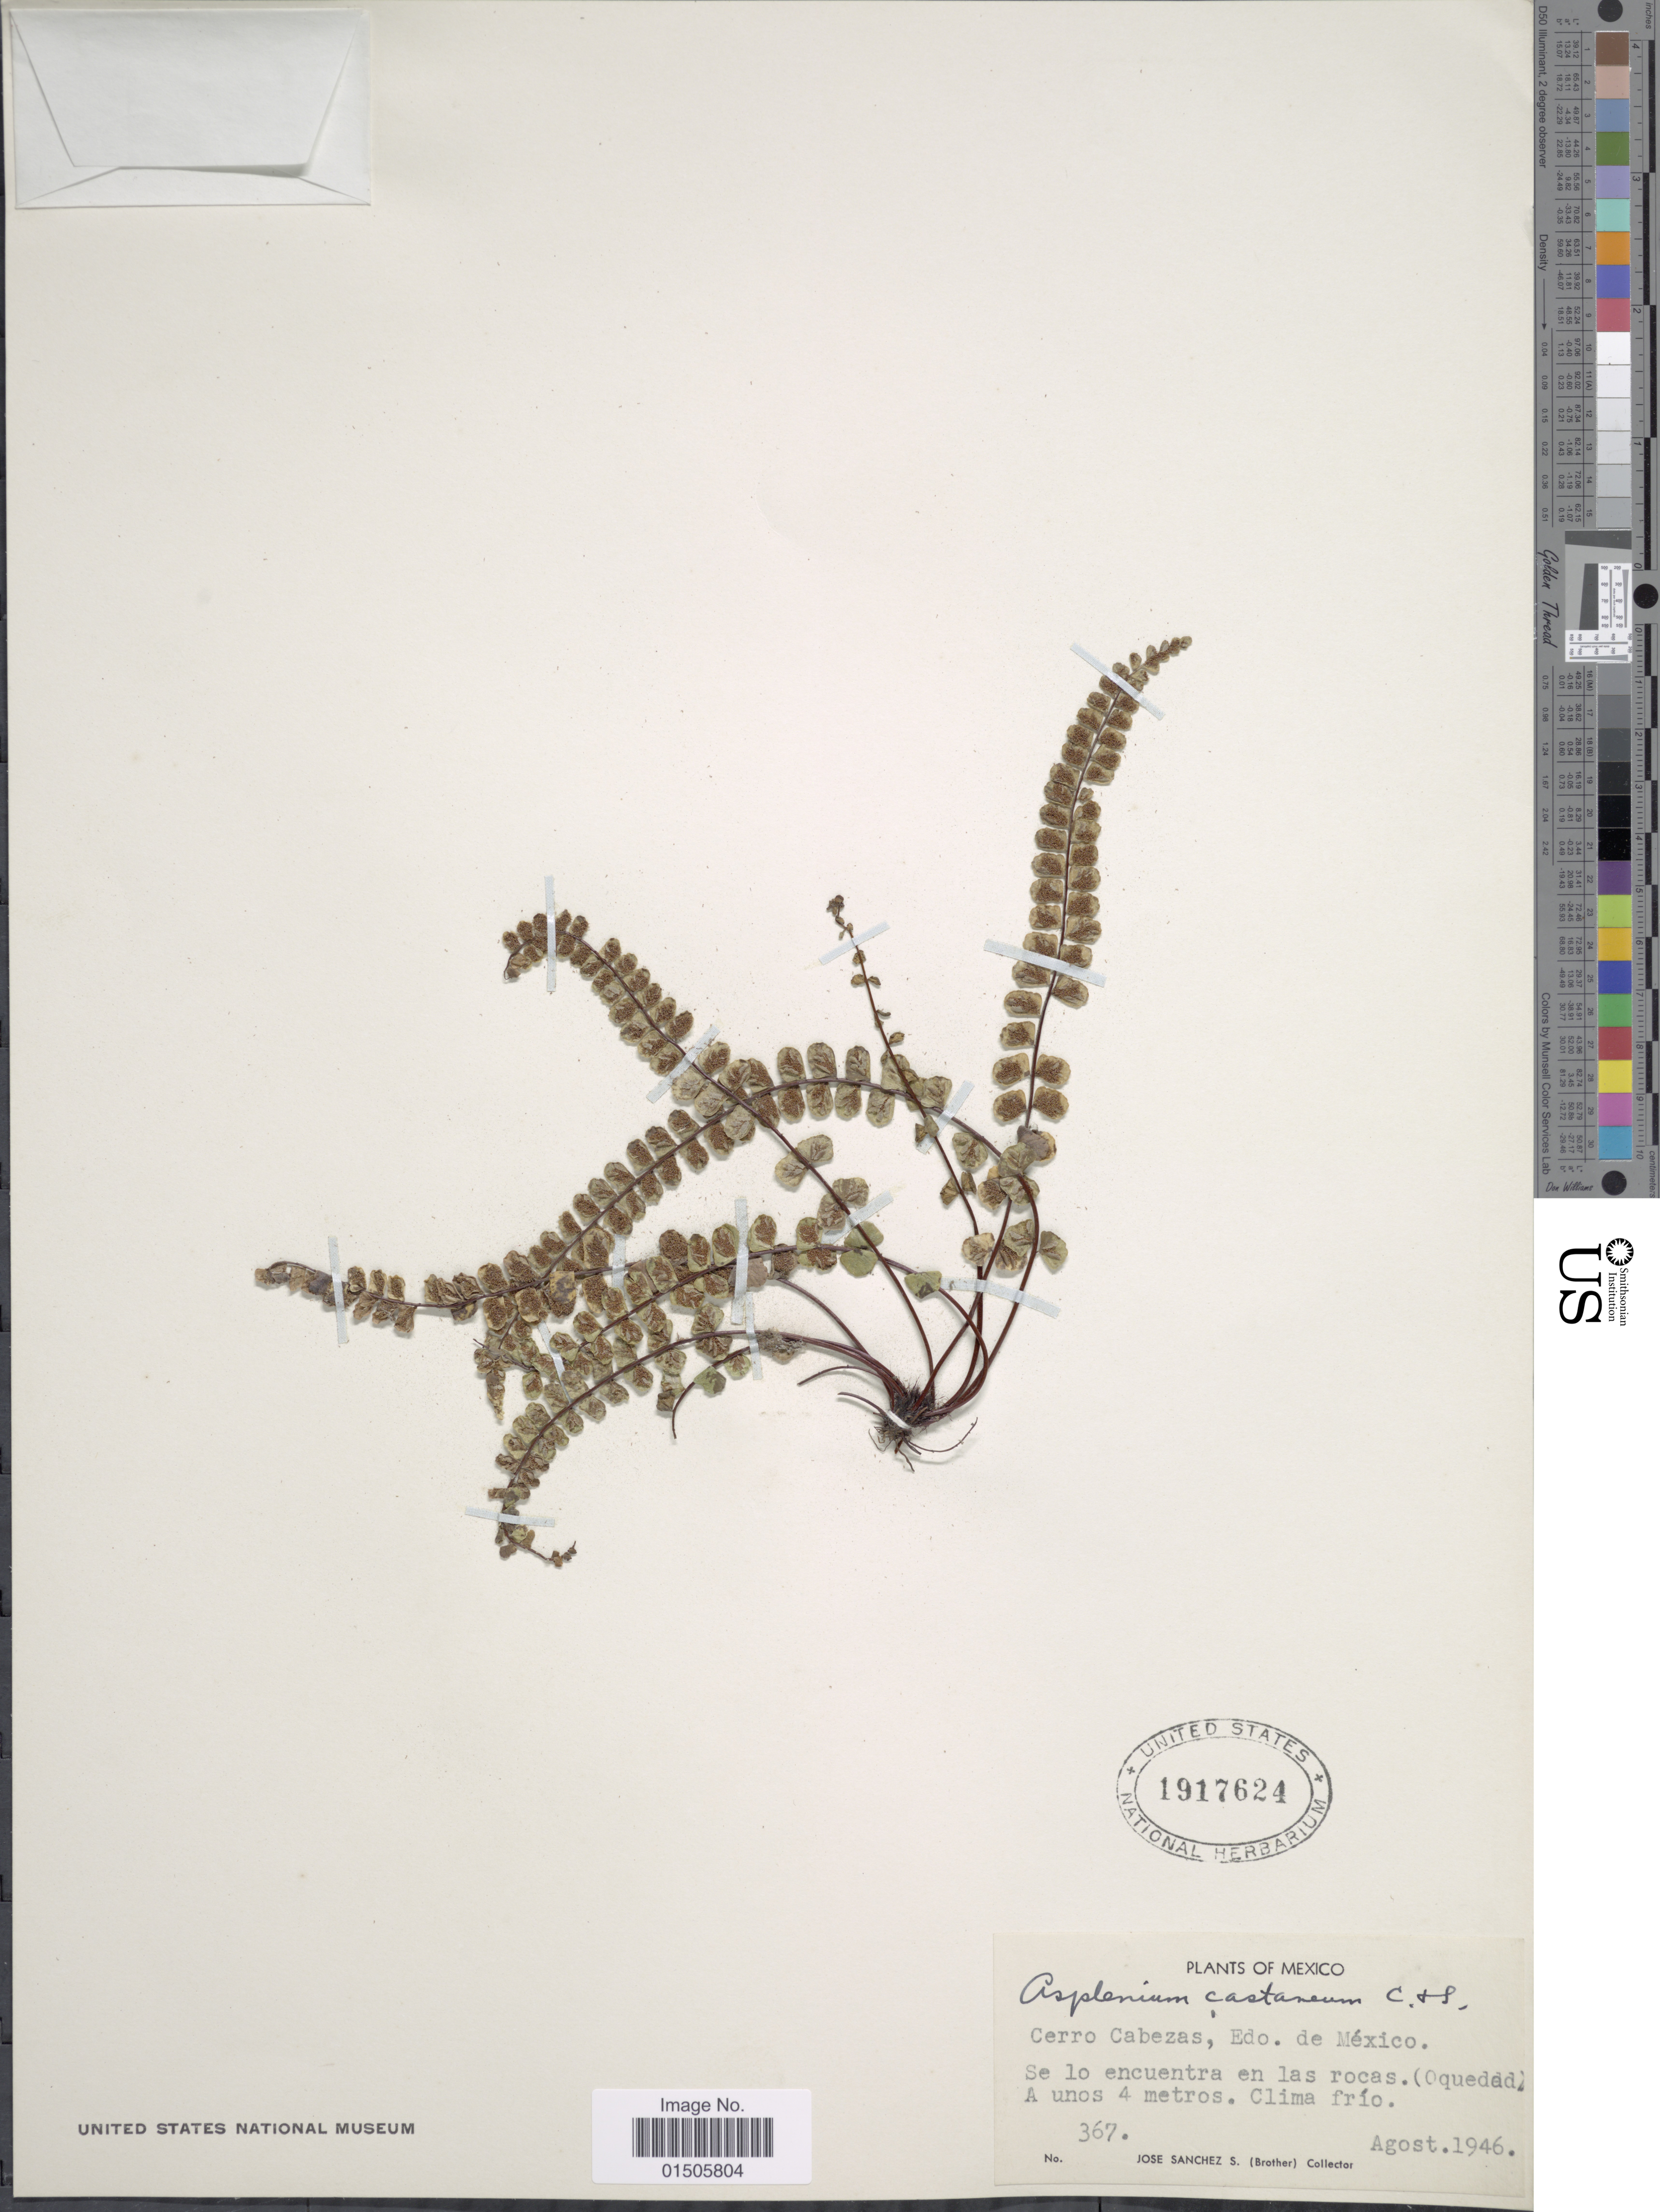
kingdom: Plantae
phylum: Tracheophyta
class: Polypodiopsida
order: Polypodiales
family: Aspleniaceae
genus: Asplenium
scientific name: Asplenium castaneum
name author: Schltdl. & Cham.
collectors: J. Sánchez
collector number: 367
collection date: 1946-08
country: Mexico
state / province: México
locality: Cerro Cabezas, Edo. de Mexico. Se lo encuentra en las rocas. (Oquedad) A unos 4 metros. Clima frio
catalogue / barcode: US 1917624